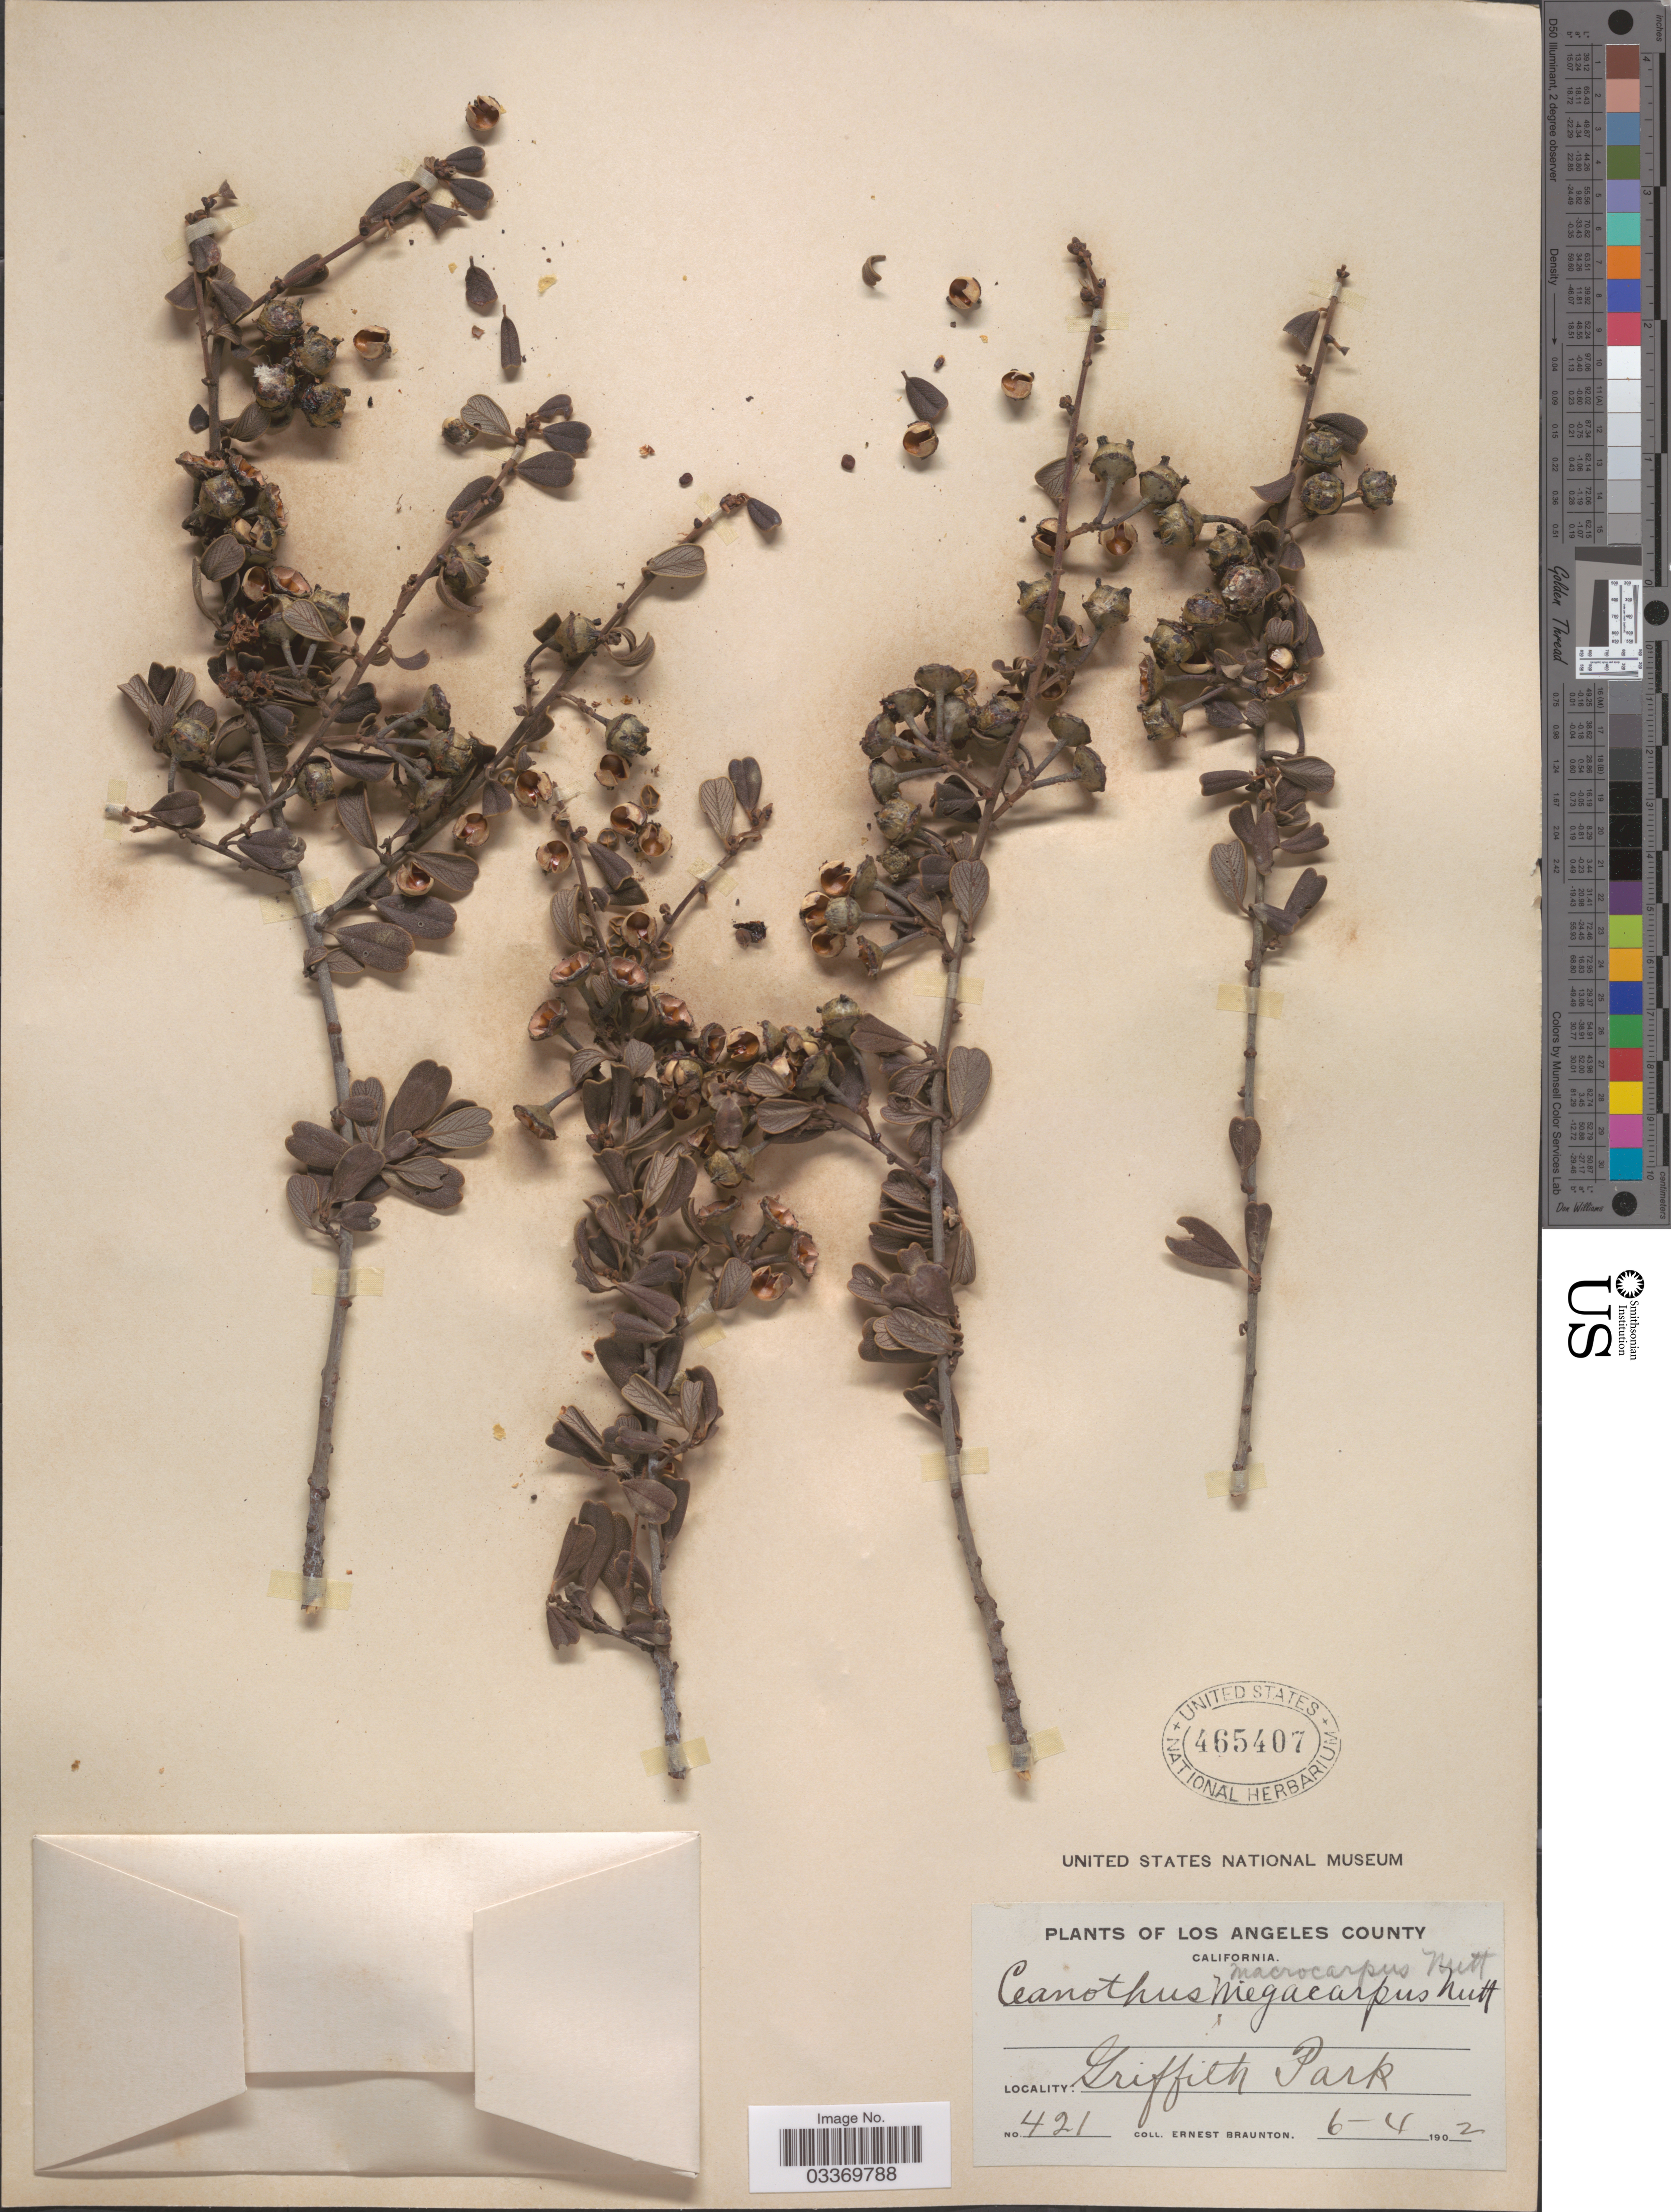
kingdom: Plantae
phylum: Tracheophyta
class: Magnoliopsida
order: Rosales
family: Rhamnaceae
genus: Ceanothus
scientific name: Ceanothus macrocarpus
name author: Cav.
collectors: E. Braunton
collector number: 421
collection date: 1902-06-04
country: United States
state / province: California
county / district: Los Angeles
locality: Los Angeles County. Griffith Park.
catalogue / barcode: US 465407